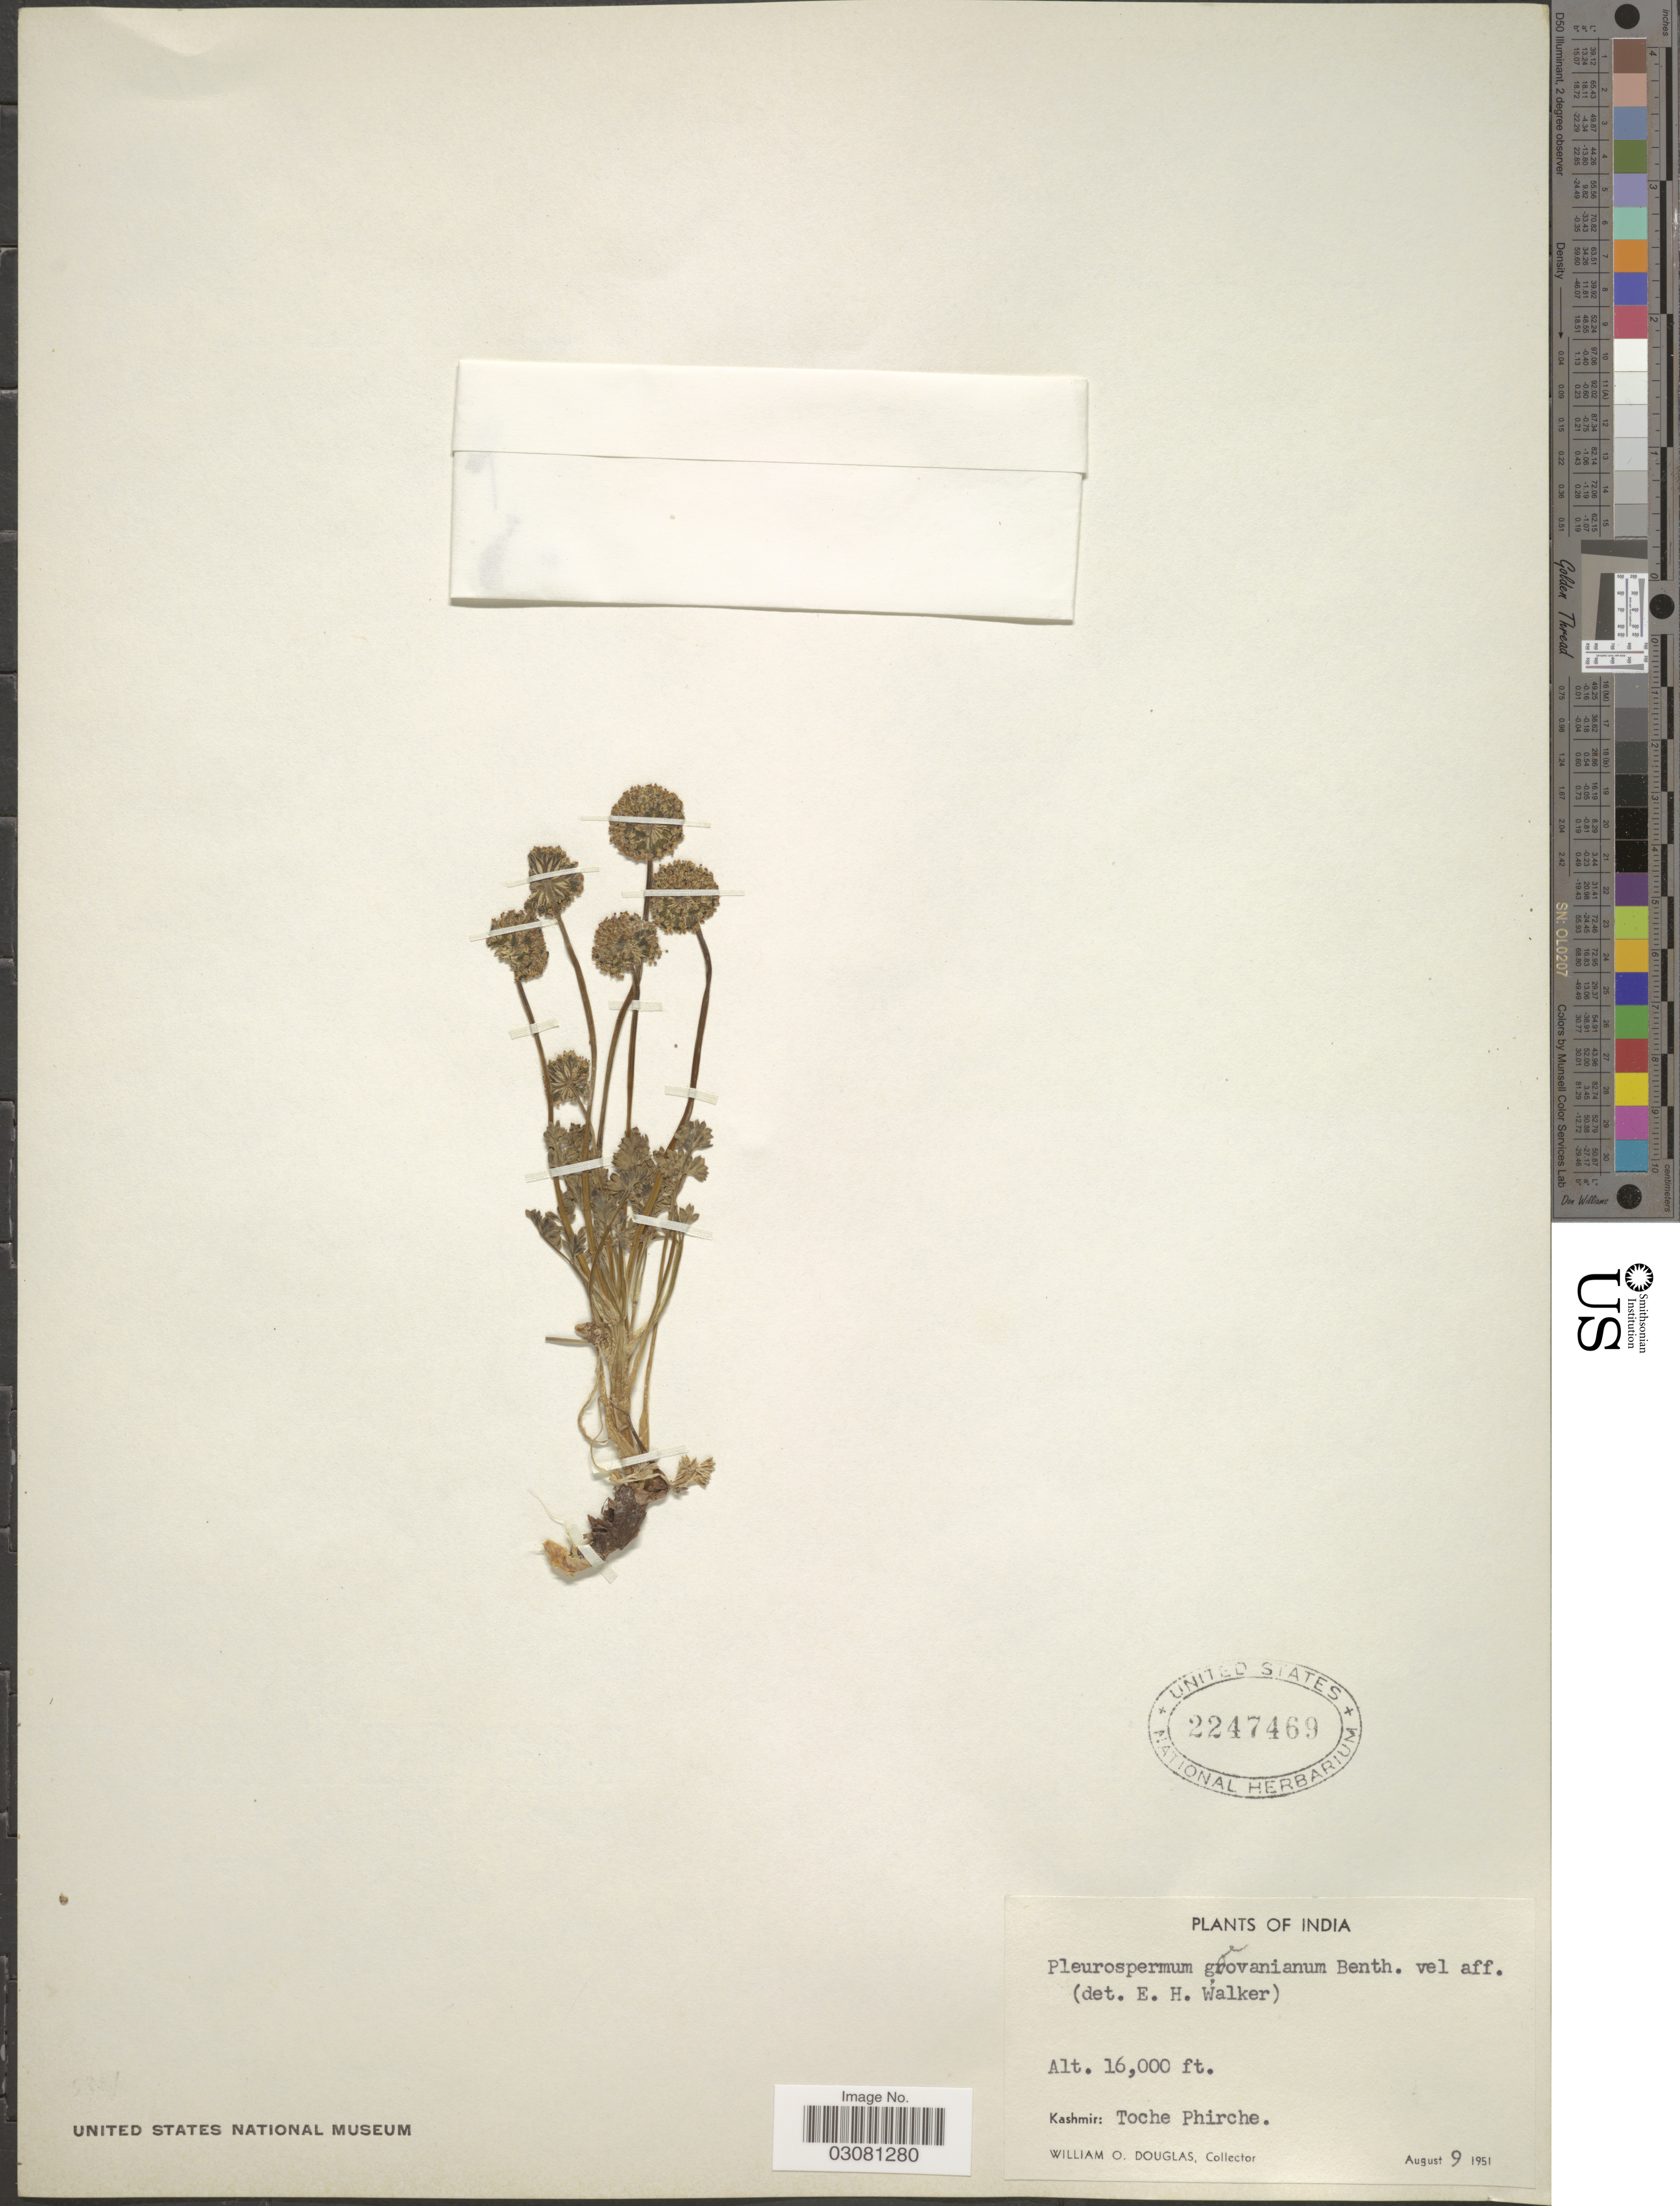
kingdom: Plantae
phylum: Tracheophyta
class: Magnoliopsida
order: Apiales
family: Apiaceae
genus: Pleurospermum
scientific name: Pleurospermum stellatum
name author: (D. Don) Benth. ex C.B. Clarke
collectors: W. Douglas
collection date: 1951-08-09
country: India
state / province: Jammu and Kashmir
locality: Kashmir: Toche Phirche.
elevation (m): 4877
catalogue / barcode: US 2247469